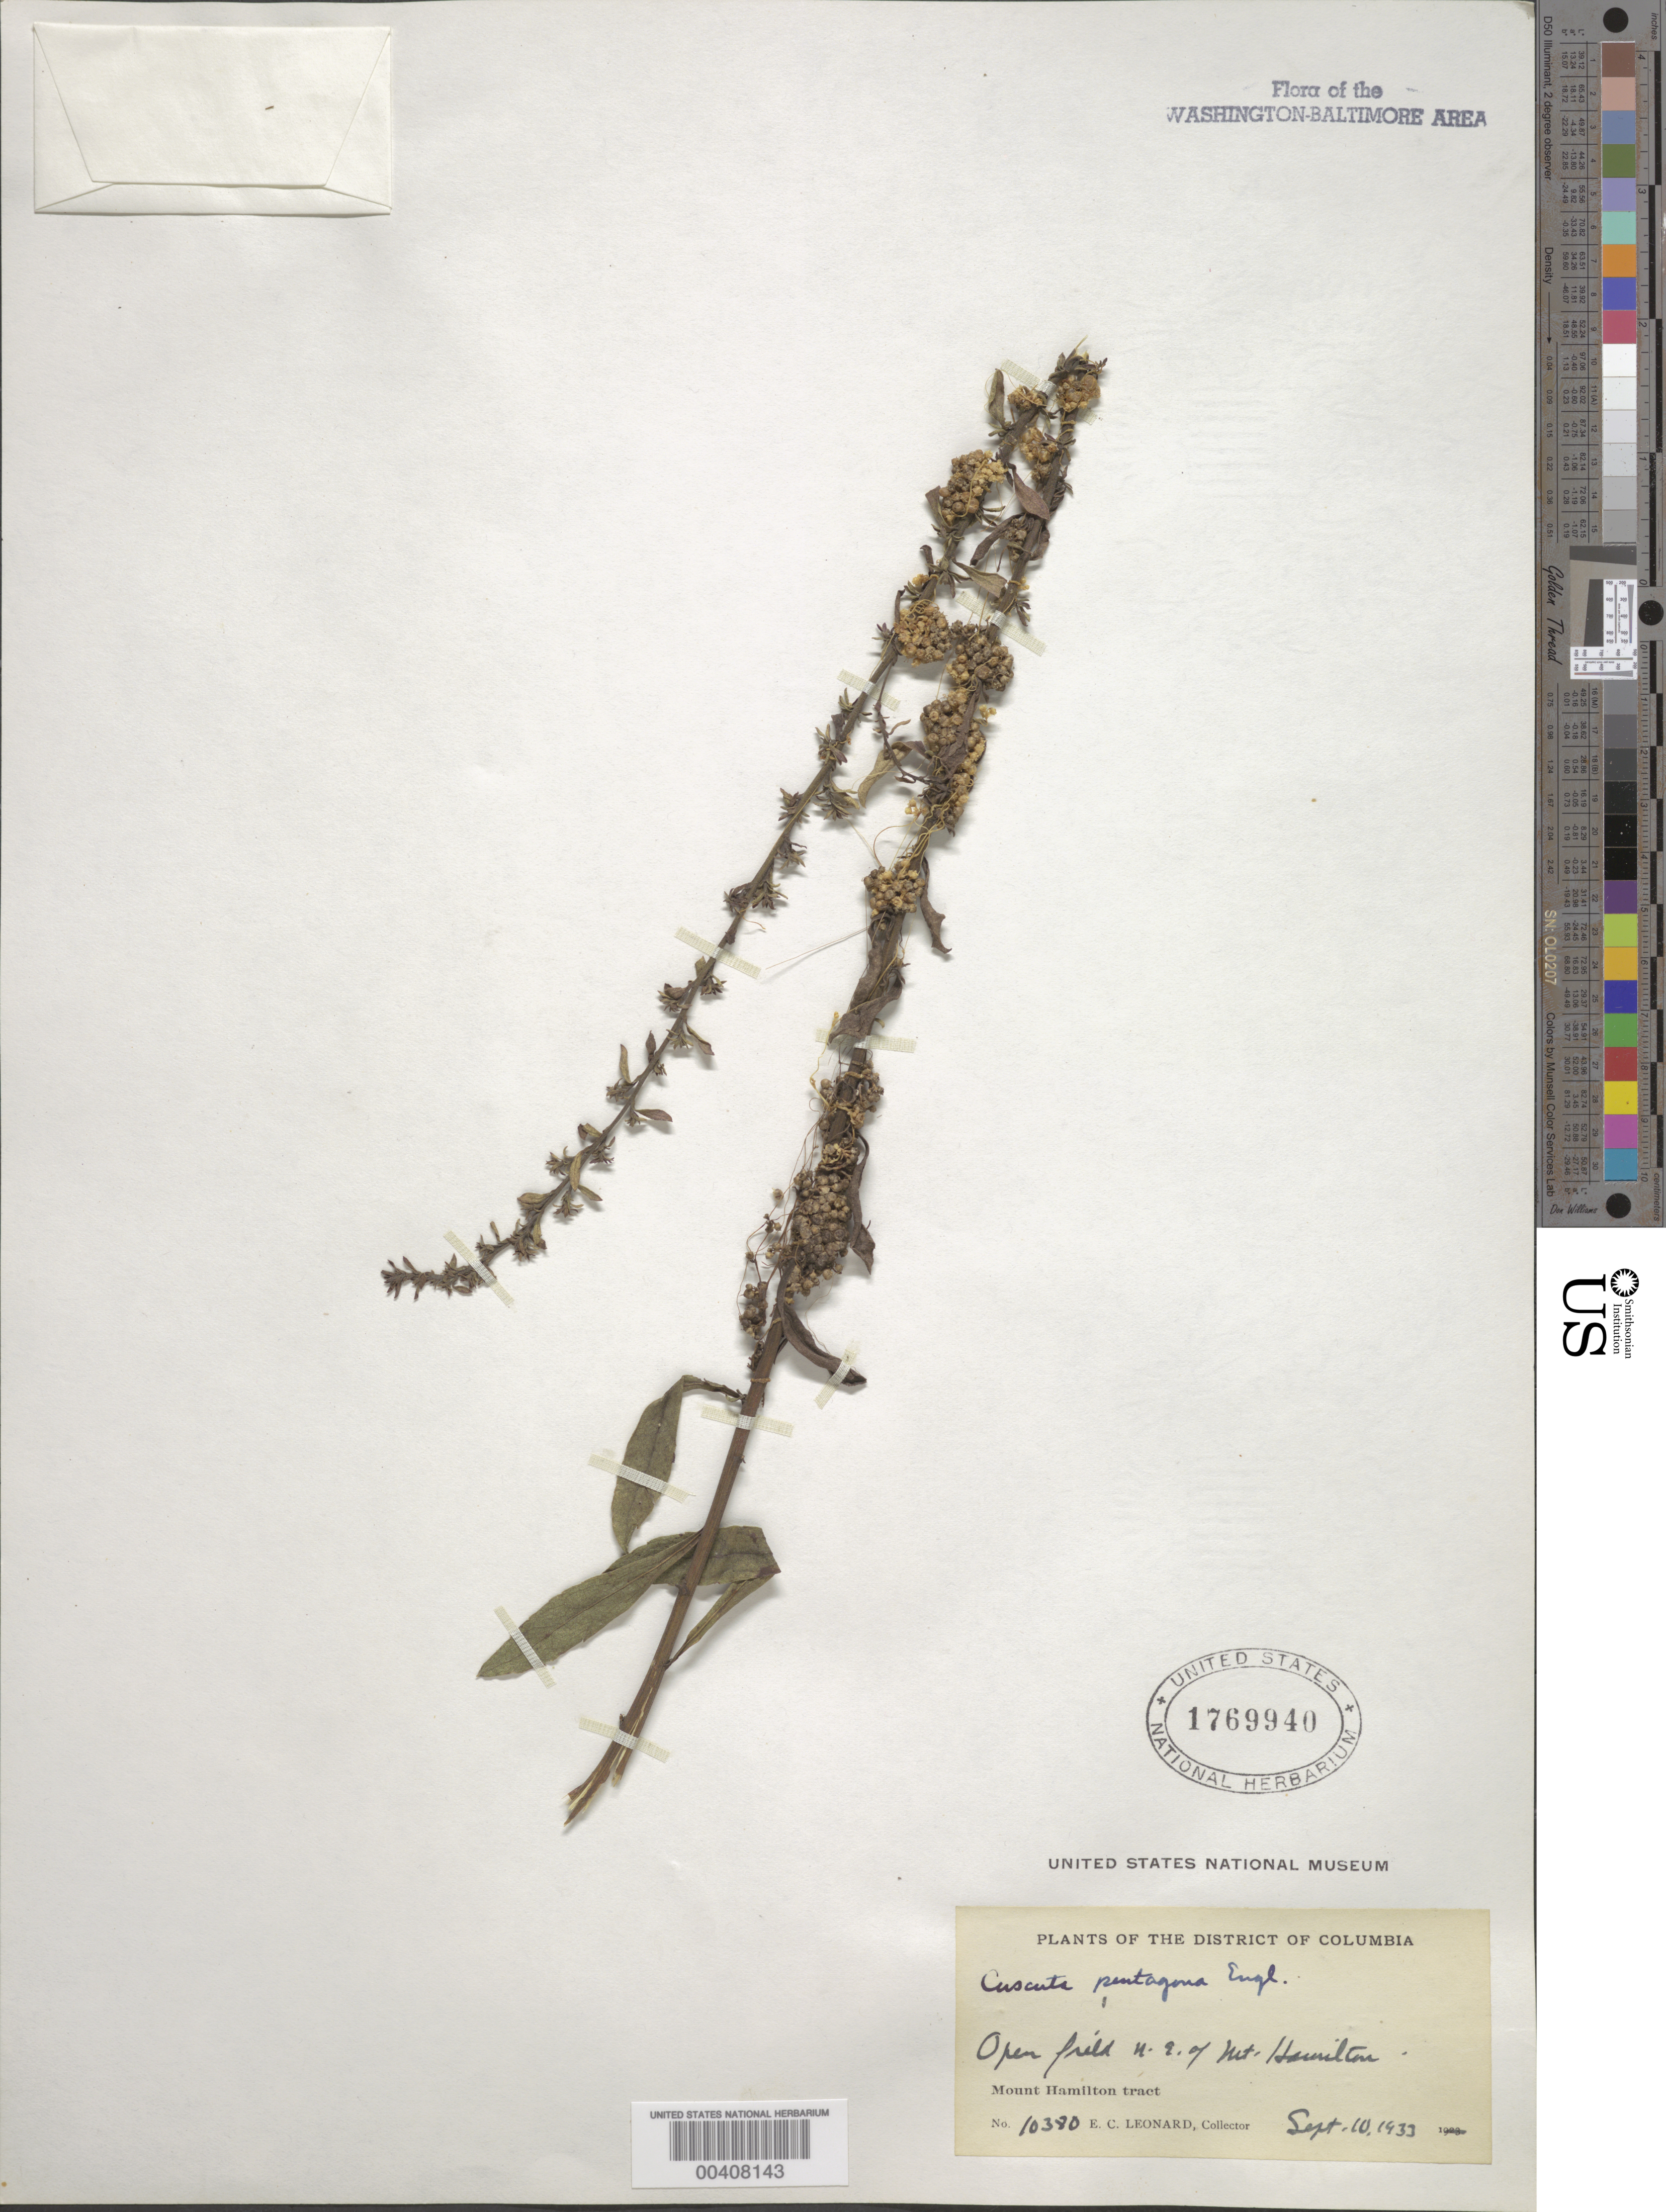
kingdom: Plantae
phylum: Tracheophyta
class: Magnoliopsida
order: Solanales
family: Convolvulaceae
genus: Cuscuta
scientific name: Cuscuta pentagona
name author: Engelm.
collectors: E. C. Leonard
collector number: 10380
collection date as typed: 10 Sep 1933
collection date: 1933-09-10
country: United States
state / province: District of Columbia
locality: Mt. Hamilton Tract, NE Of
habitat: Open field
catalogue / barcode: US 1769940